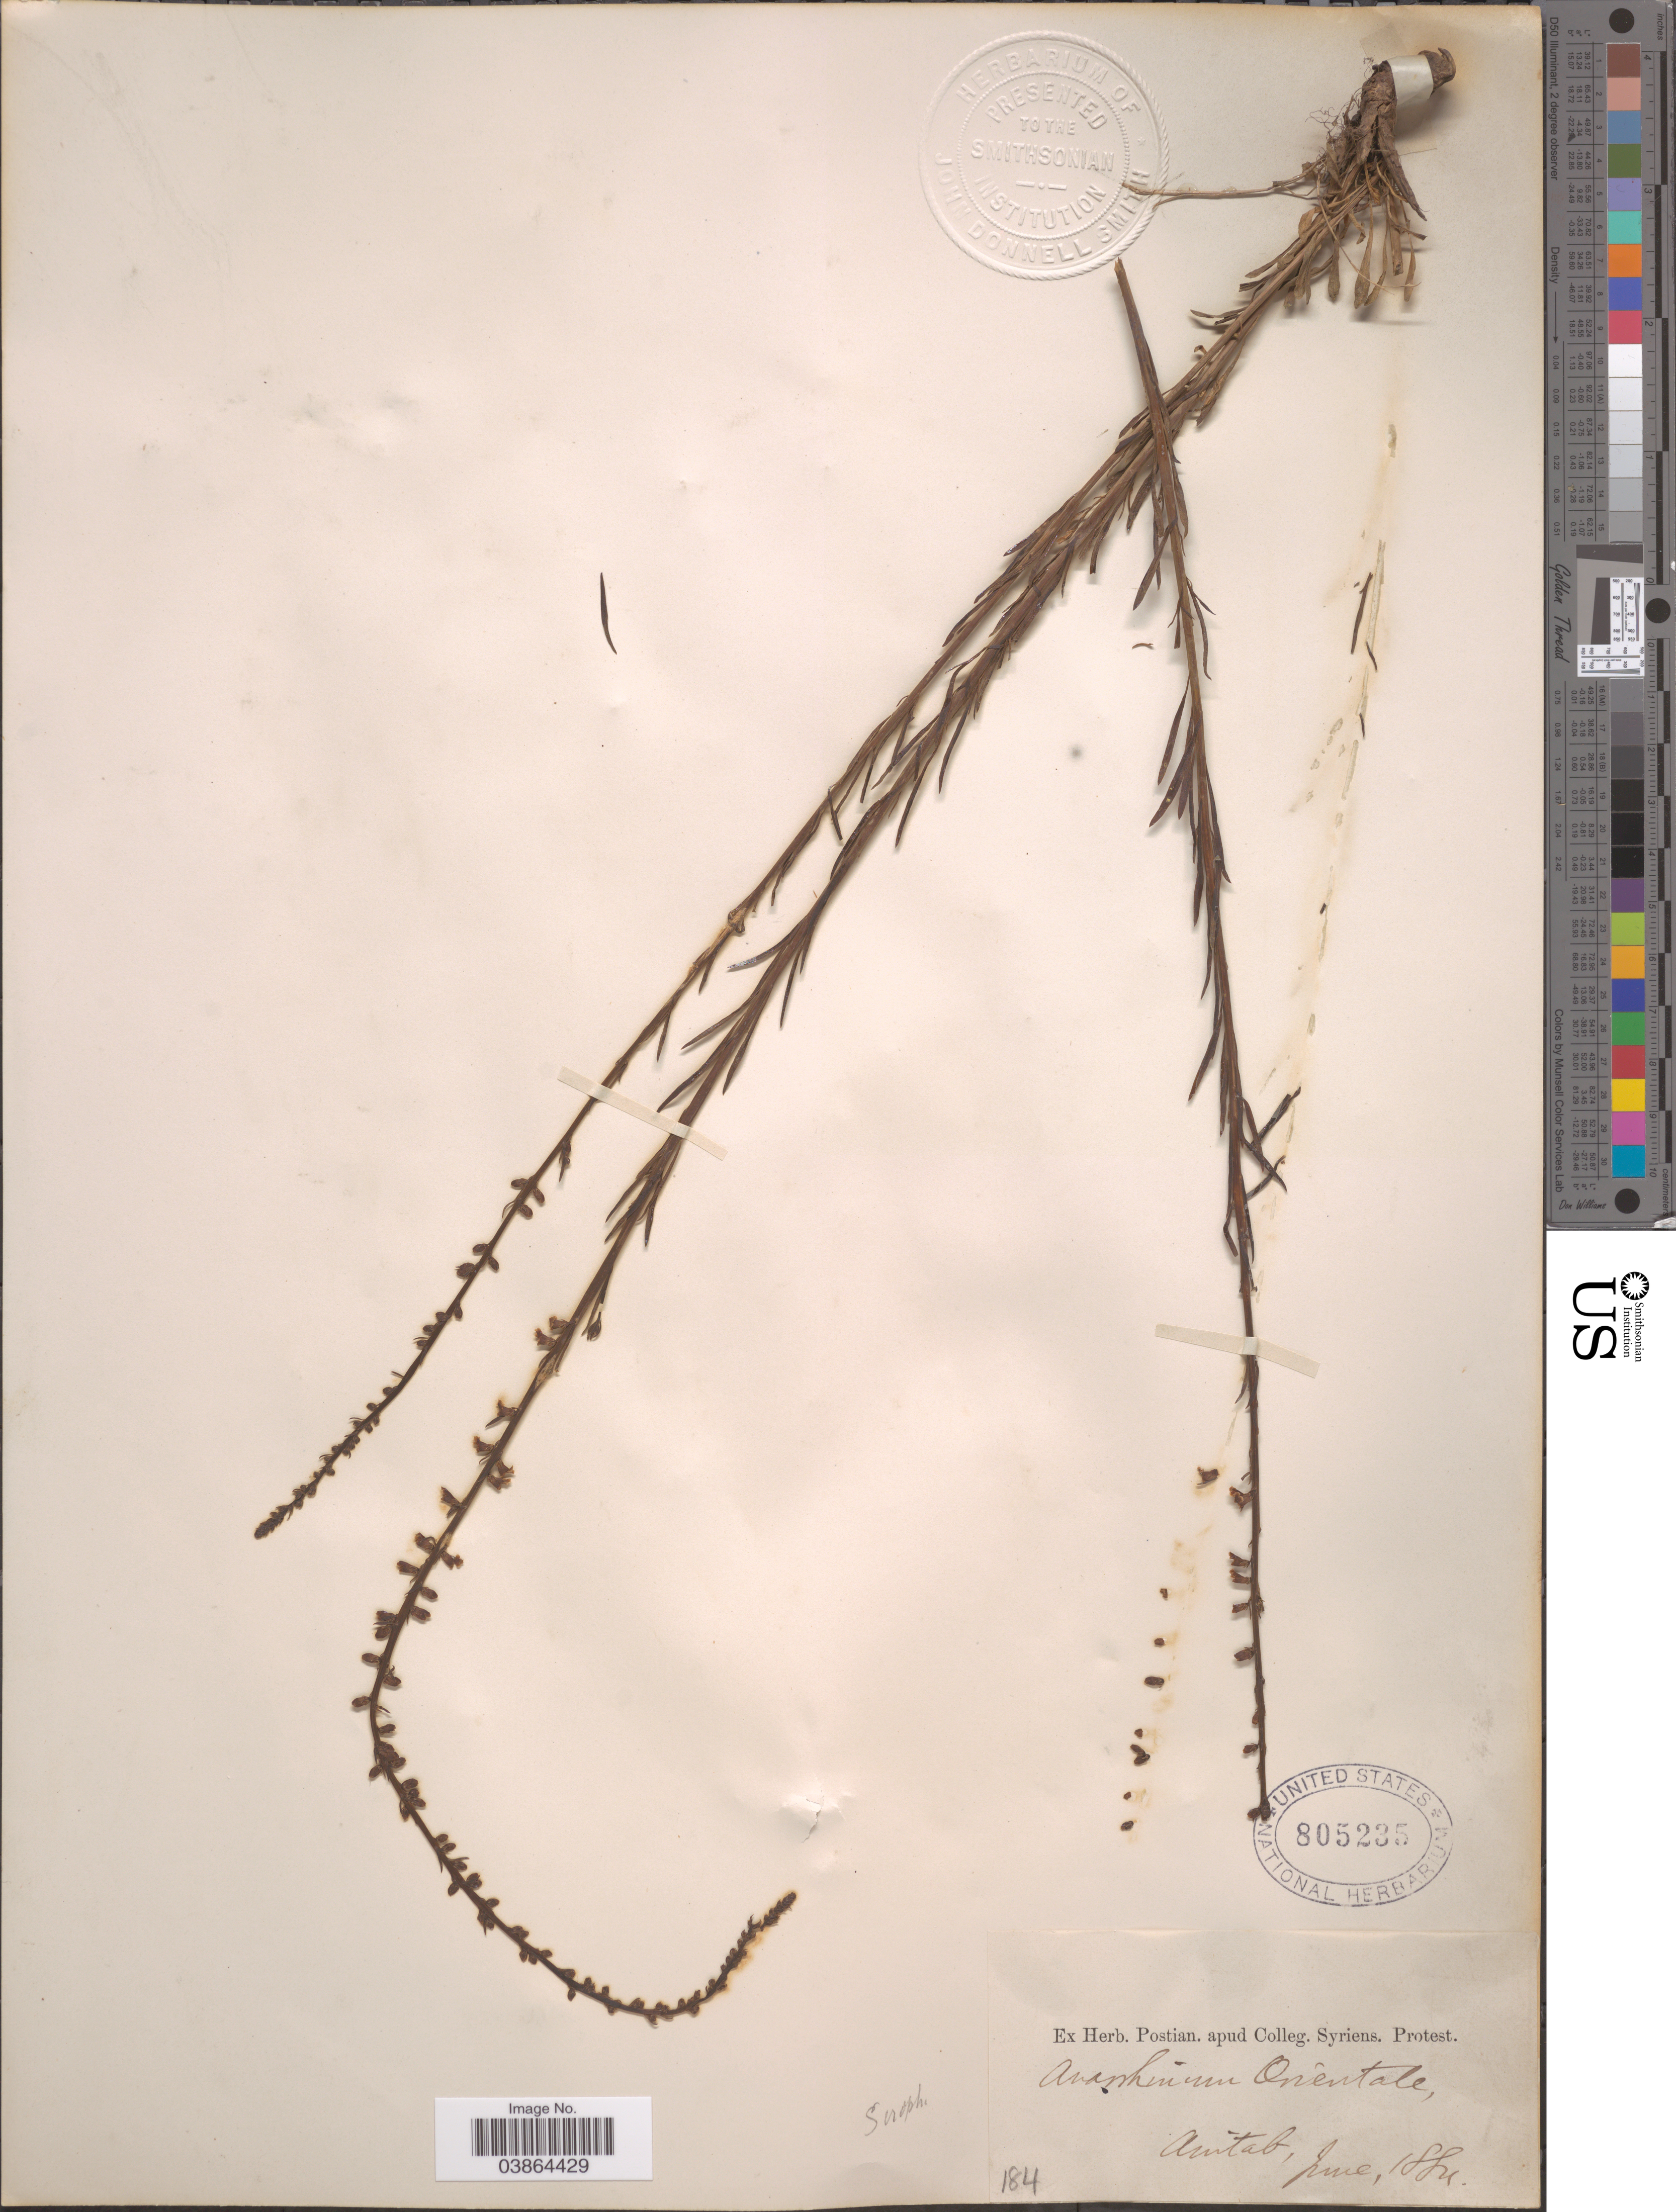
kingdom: Plantae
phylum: Tracheophyta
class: Magnoliopsida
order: Lamiales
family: Plantaginaceae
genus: Anarrhinum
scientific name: Anarrhinum orientale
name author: Benth.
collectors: ex herb. Postian. apud Colleg. Syriens. Protest. USE "Fannie P. A. Shepard" (10308853) AS PRIMARY COLLECTOR INSTEAD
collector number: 184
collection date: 1884-06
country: Turkey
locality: Aintab. Snoph [interpreted] [unsure placement]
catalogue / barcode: US 805235